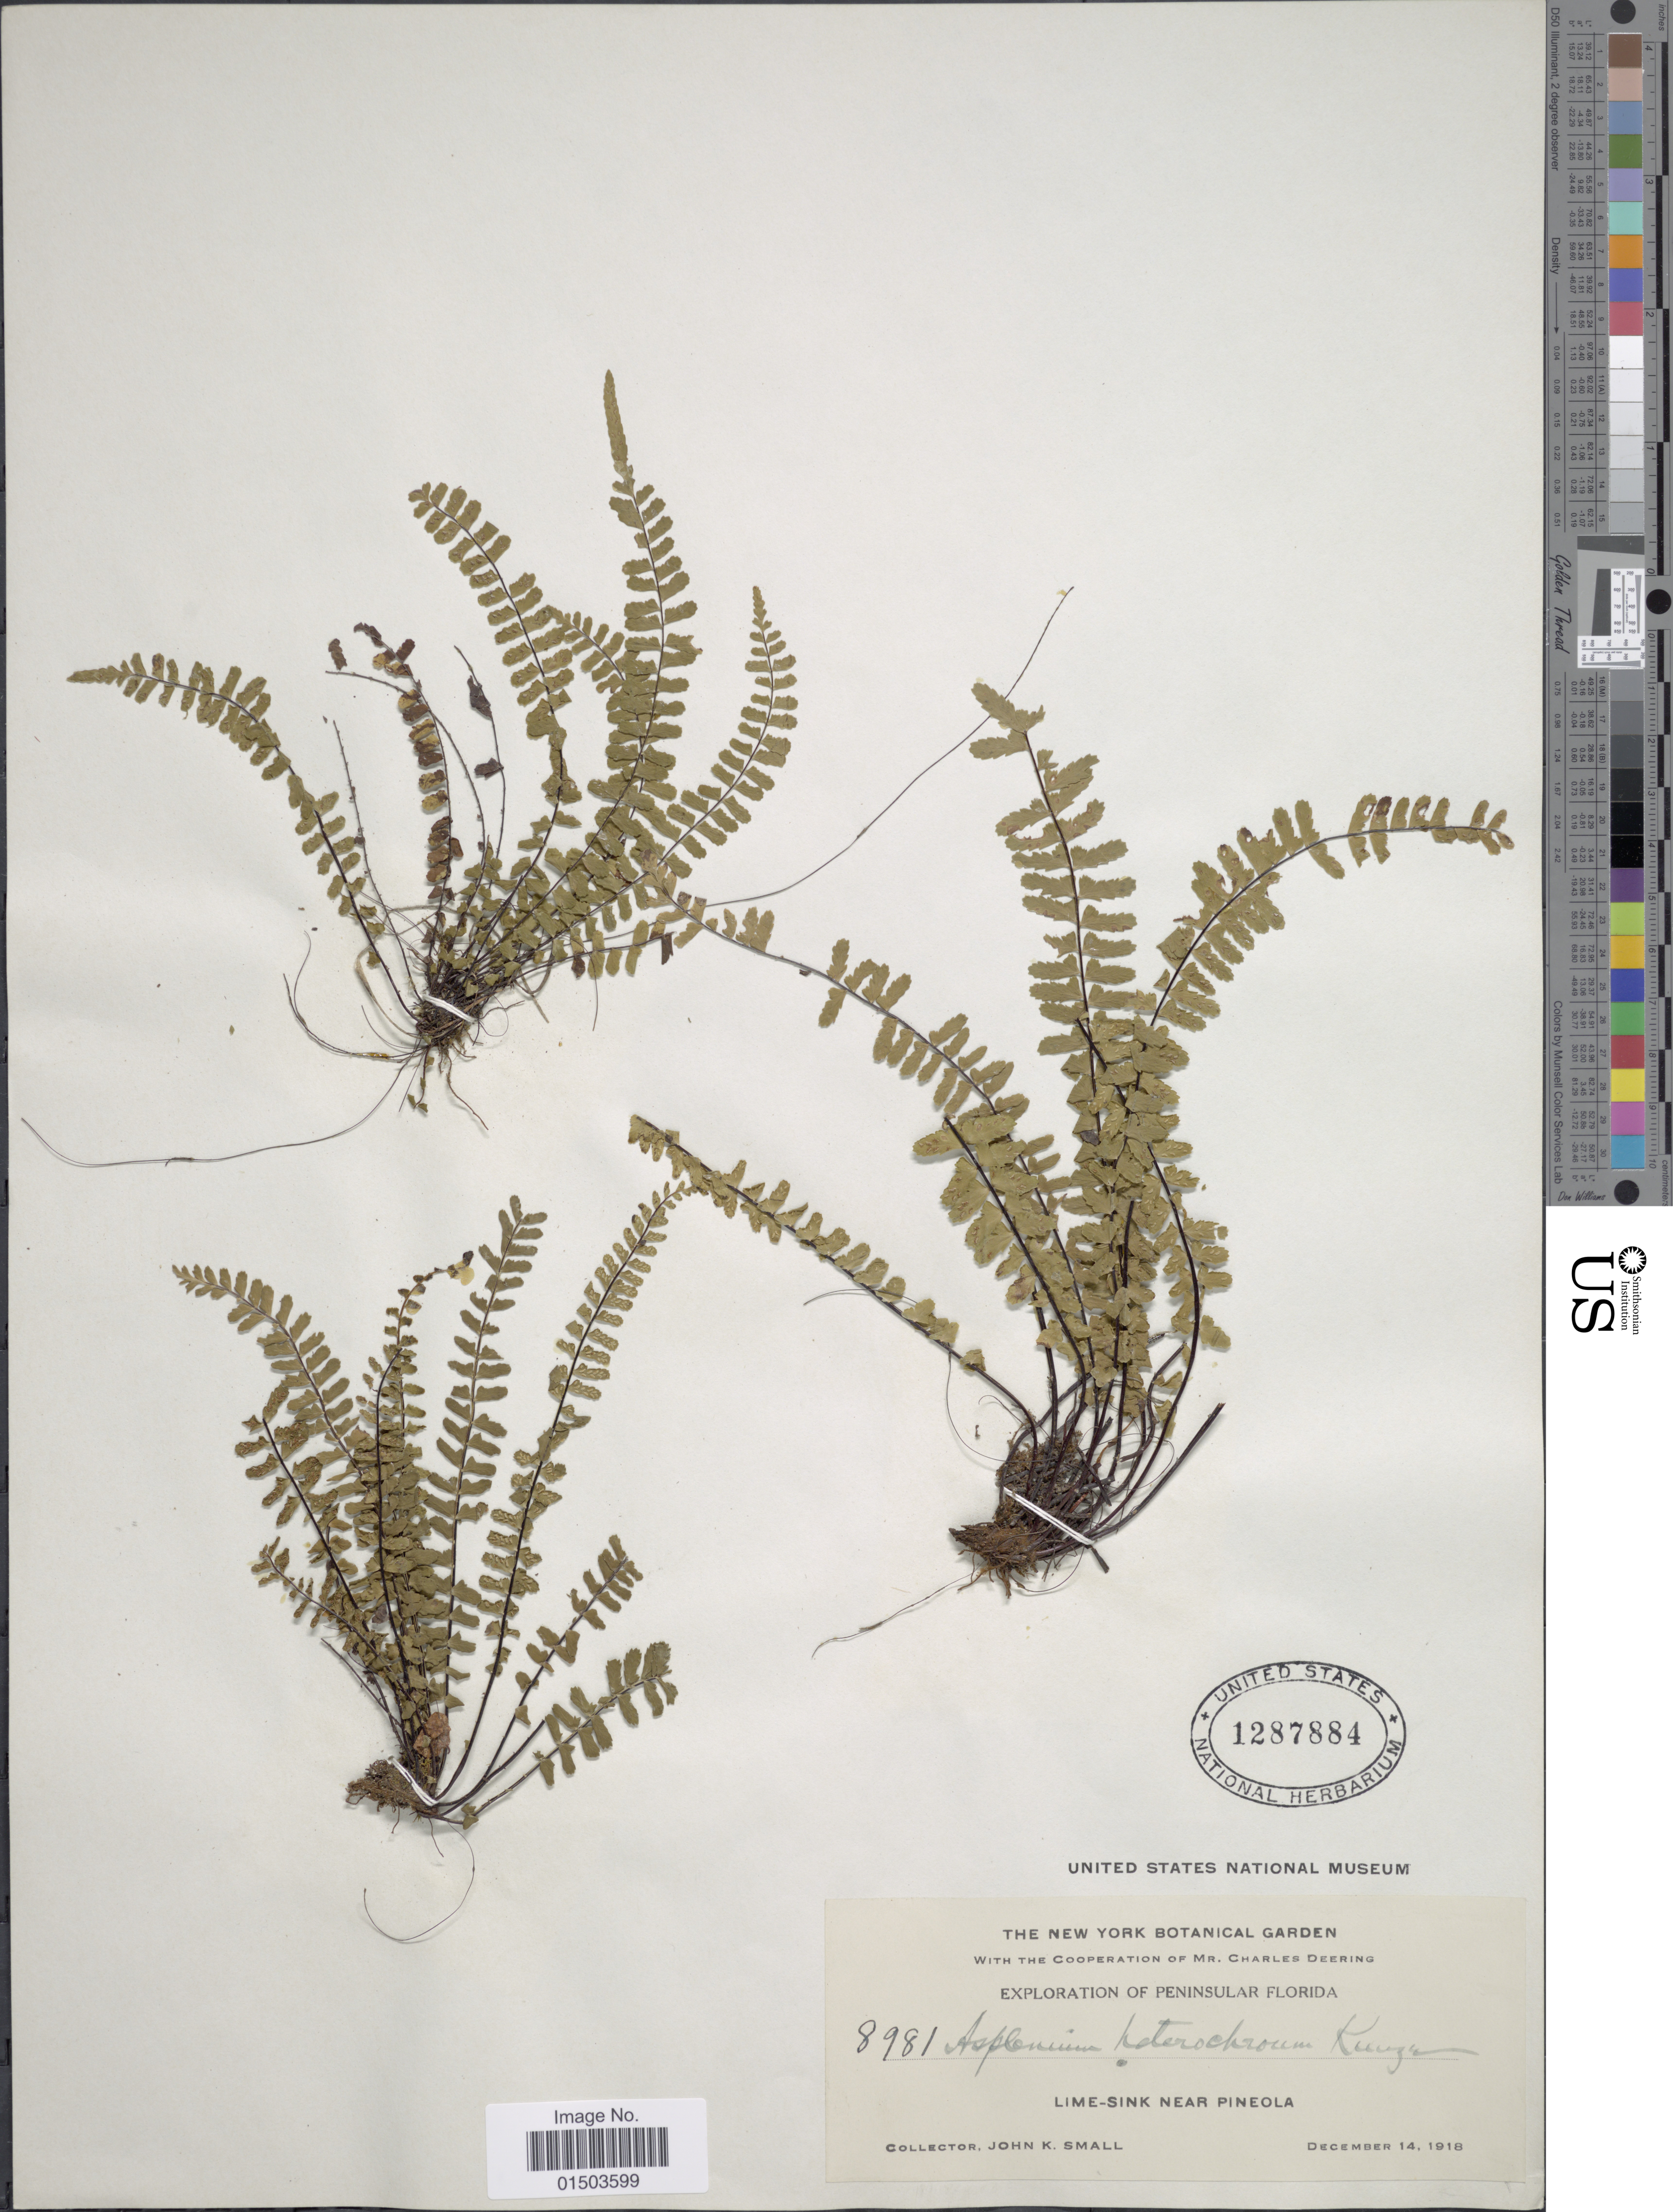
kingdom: Plantae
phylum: Tracheophyta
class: Polypodiopsida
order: Polypodiales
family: Aspleniaceae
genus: Asplenium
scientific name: Asplenium heterochroum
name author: Kunze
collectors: J. K. Small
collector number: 8981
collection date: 1918-12-14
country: United States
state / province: Florida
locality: Peninsular Florida, Lime-sink near Pineola.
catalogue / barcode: US 1287884